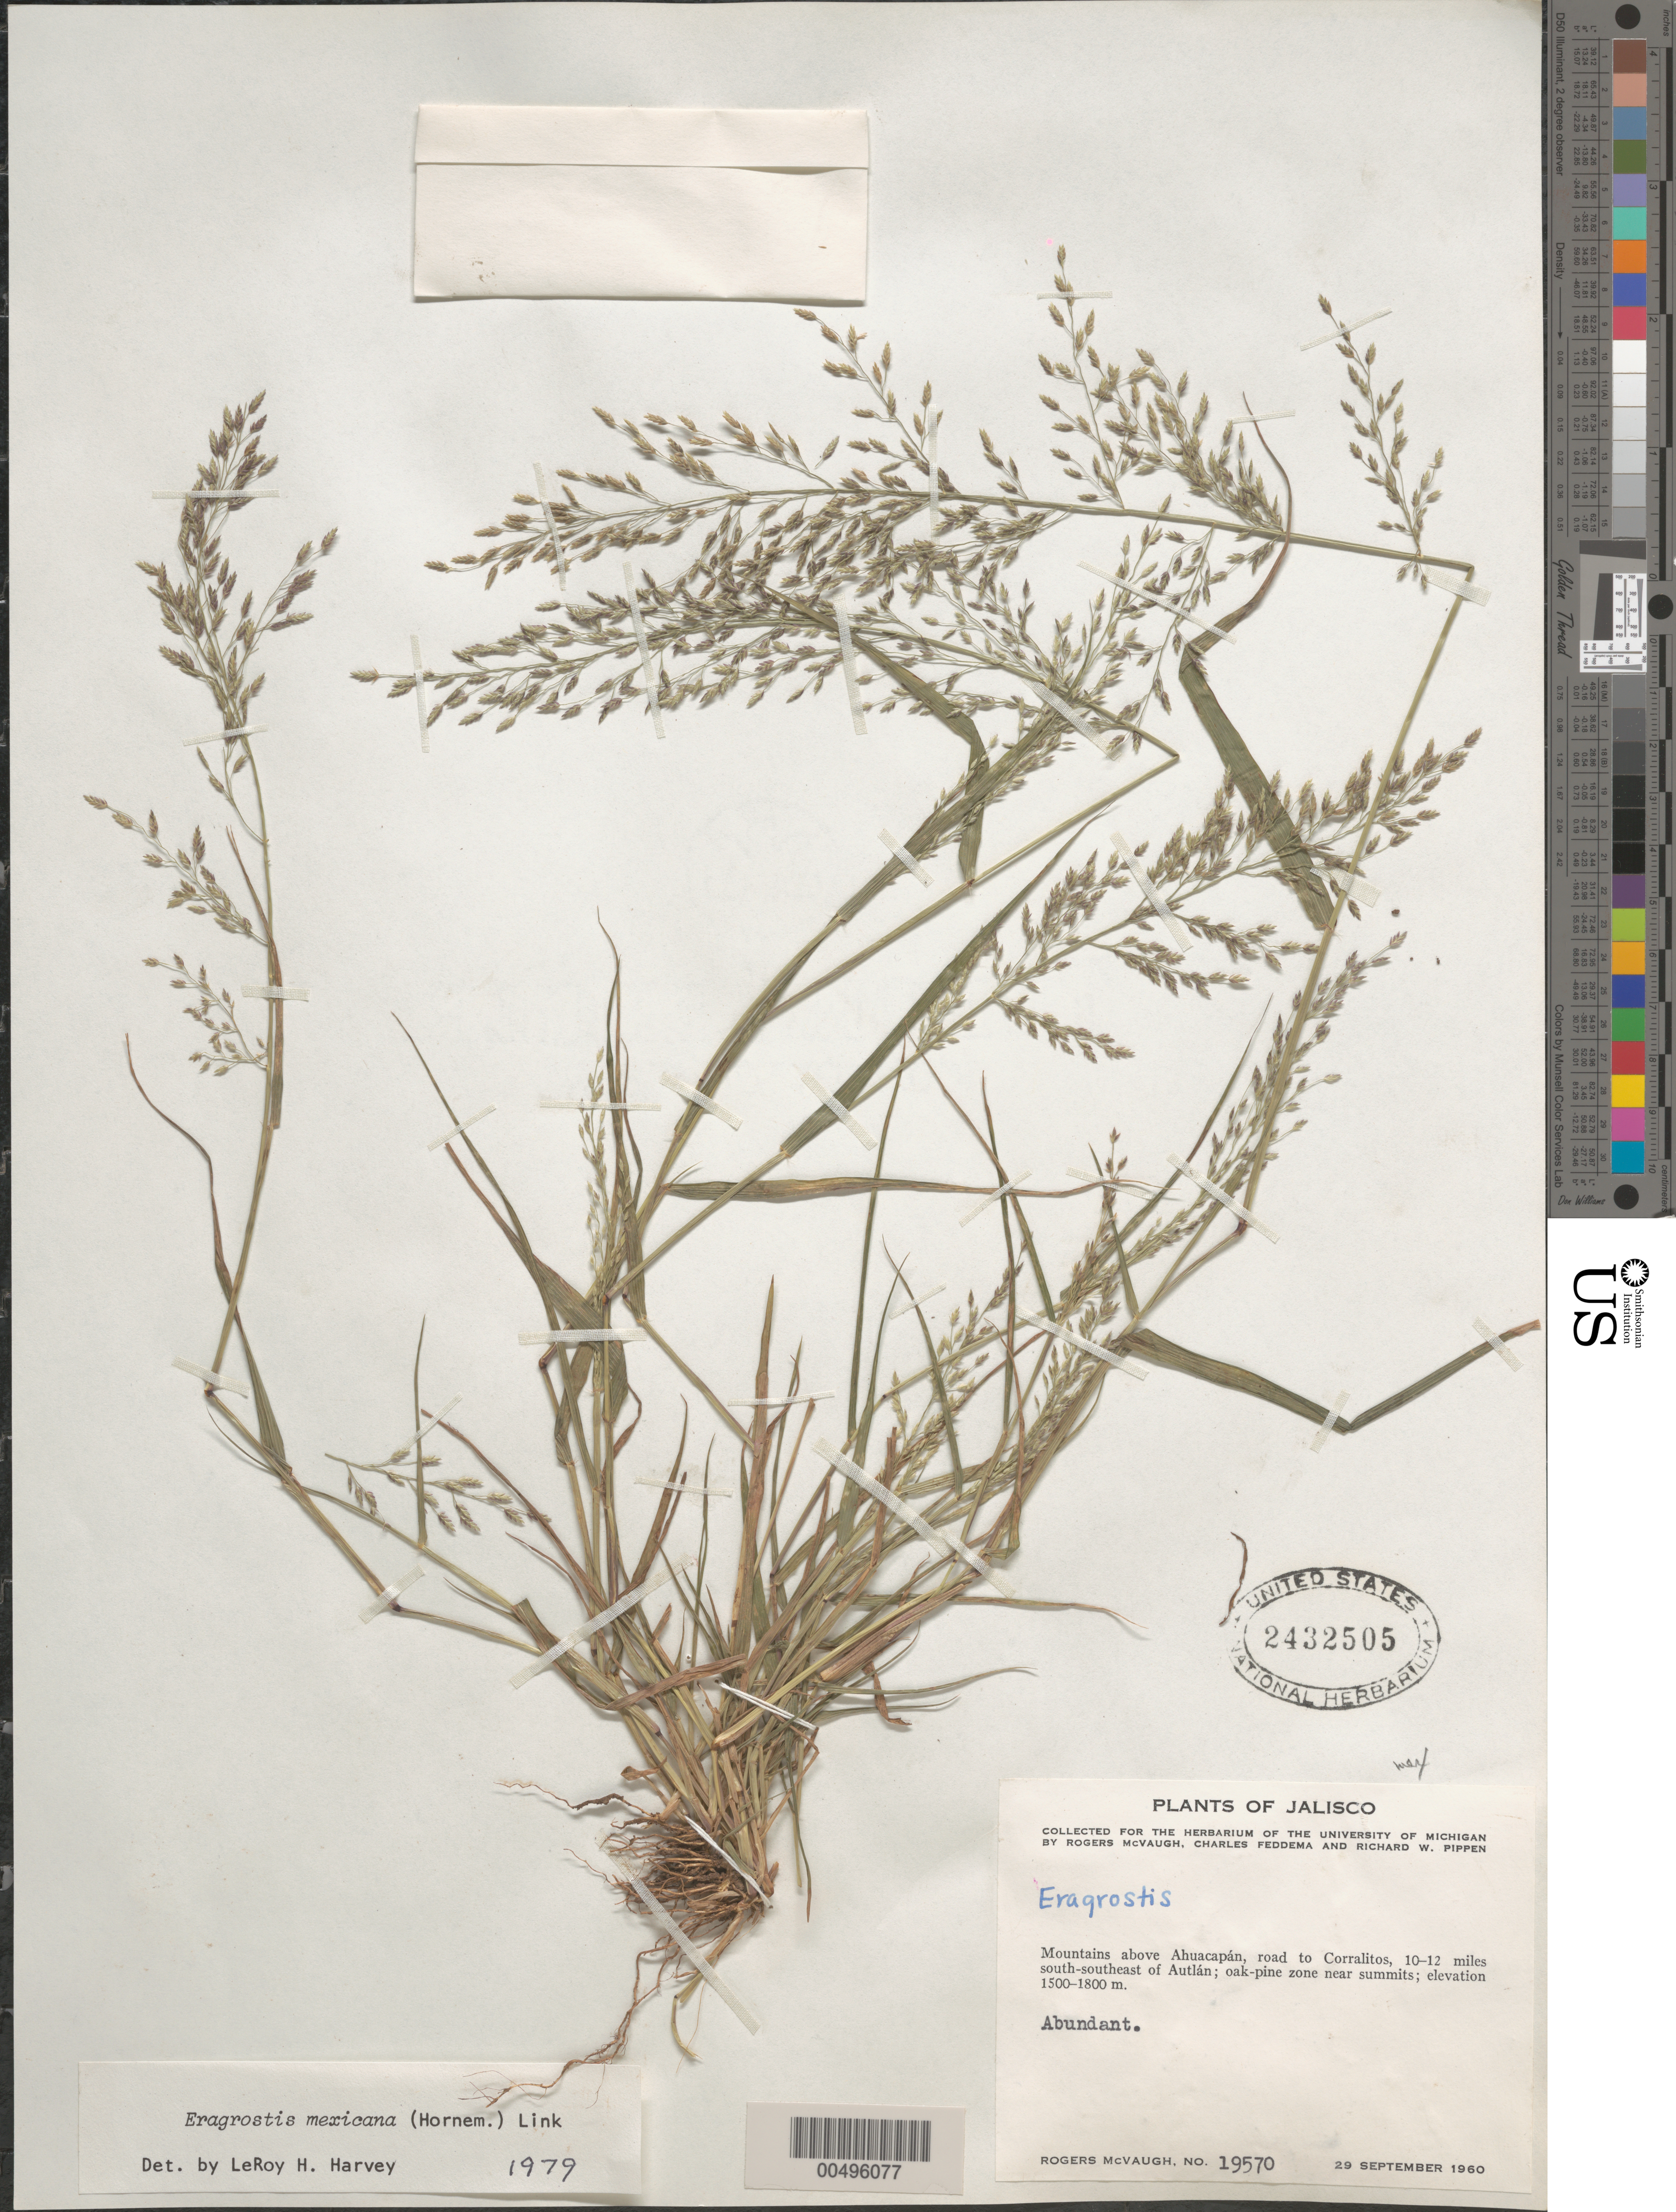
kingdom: Plantae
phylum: Tracheophyta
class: Liliopsida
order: Poales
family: Poaceae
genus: Eragrostis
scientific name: Eragrostis mexicana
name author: (Hornem.) Link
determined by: Harvey, L. H.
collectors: R. McVaugh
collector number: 19570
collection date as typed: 29 Sep 1960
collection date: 1960-09-29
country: Mexico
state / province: Jalisco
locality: Mts above Ahuacapán, rd to Corralitos, 10-12 mi SSE of Autlán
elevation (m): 1500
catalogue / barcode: US 2432505